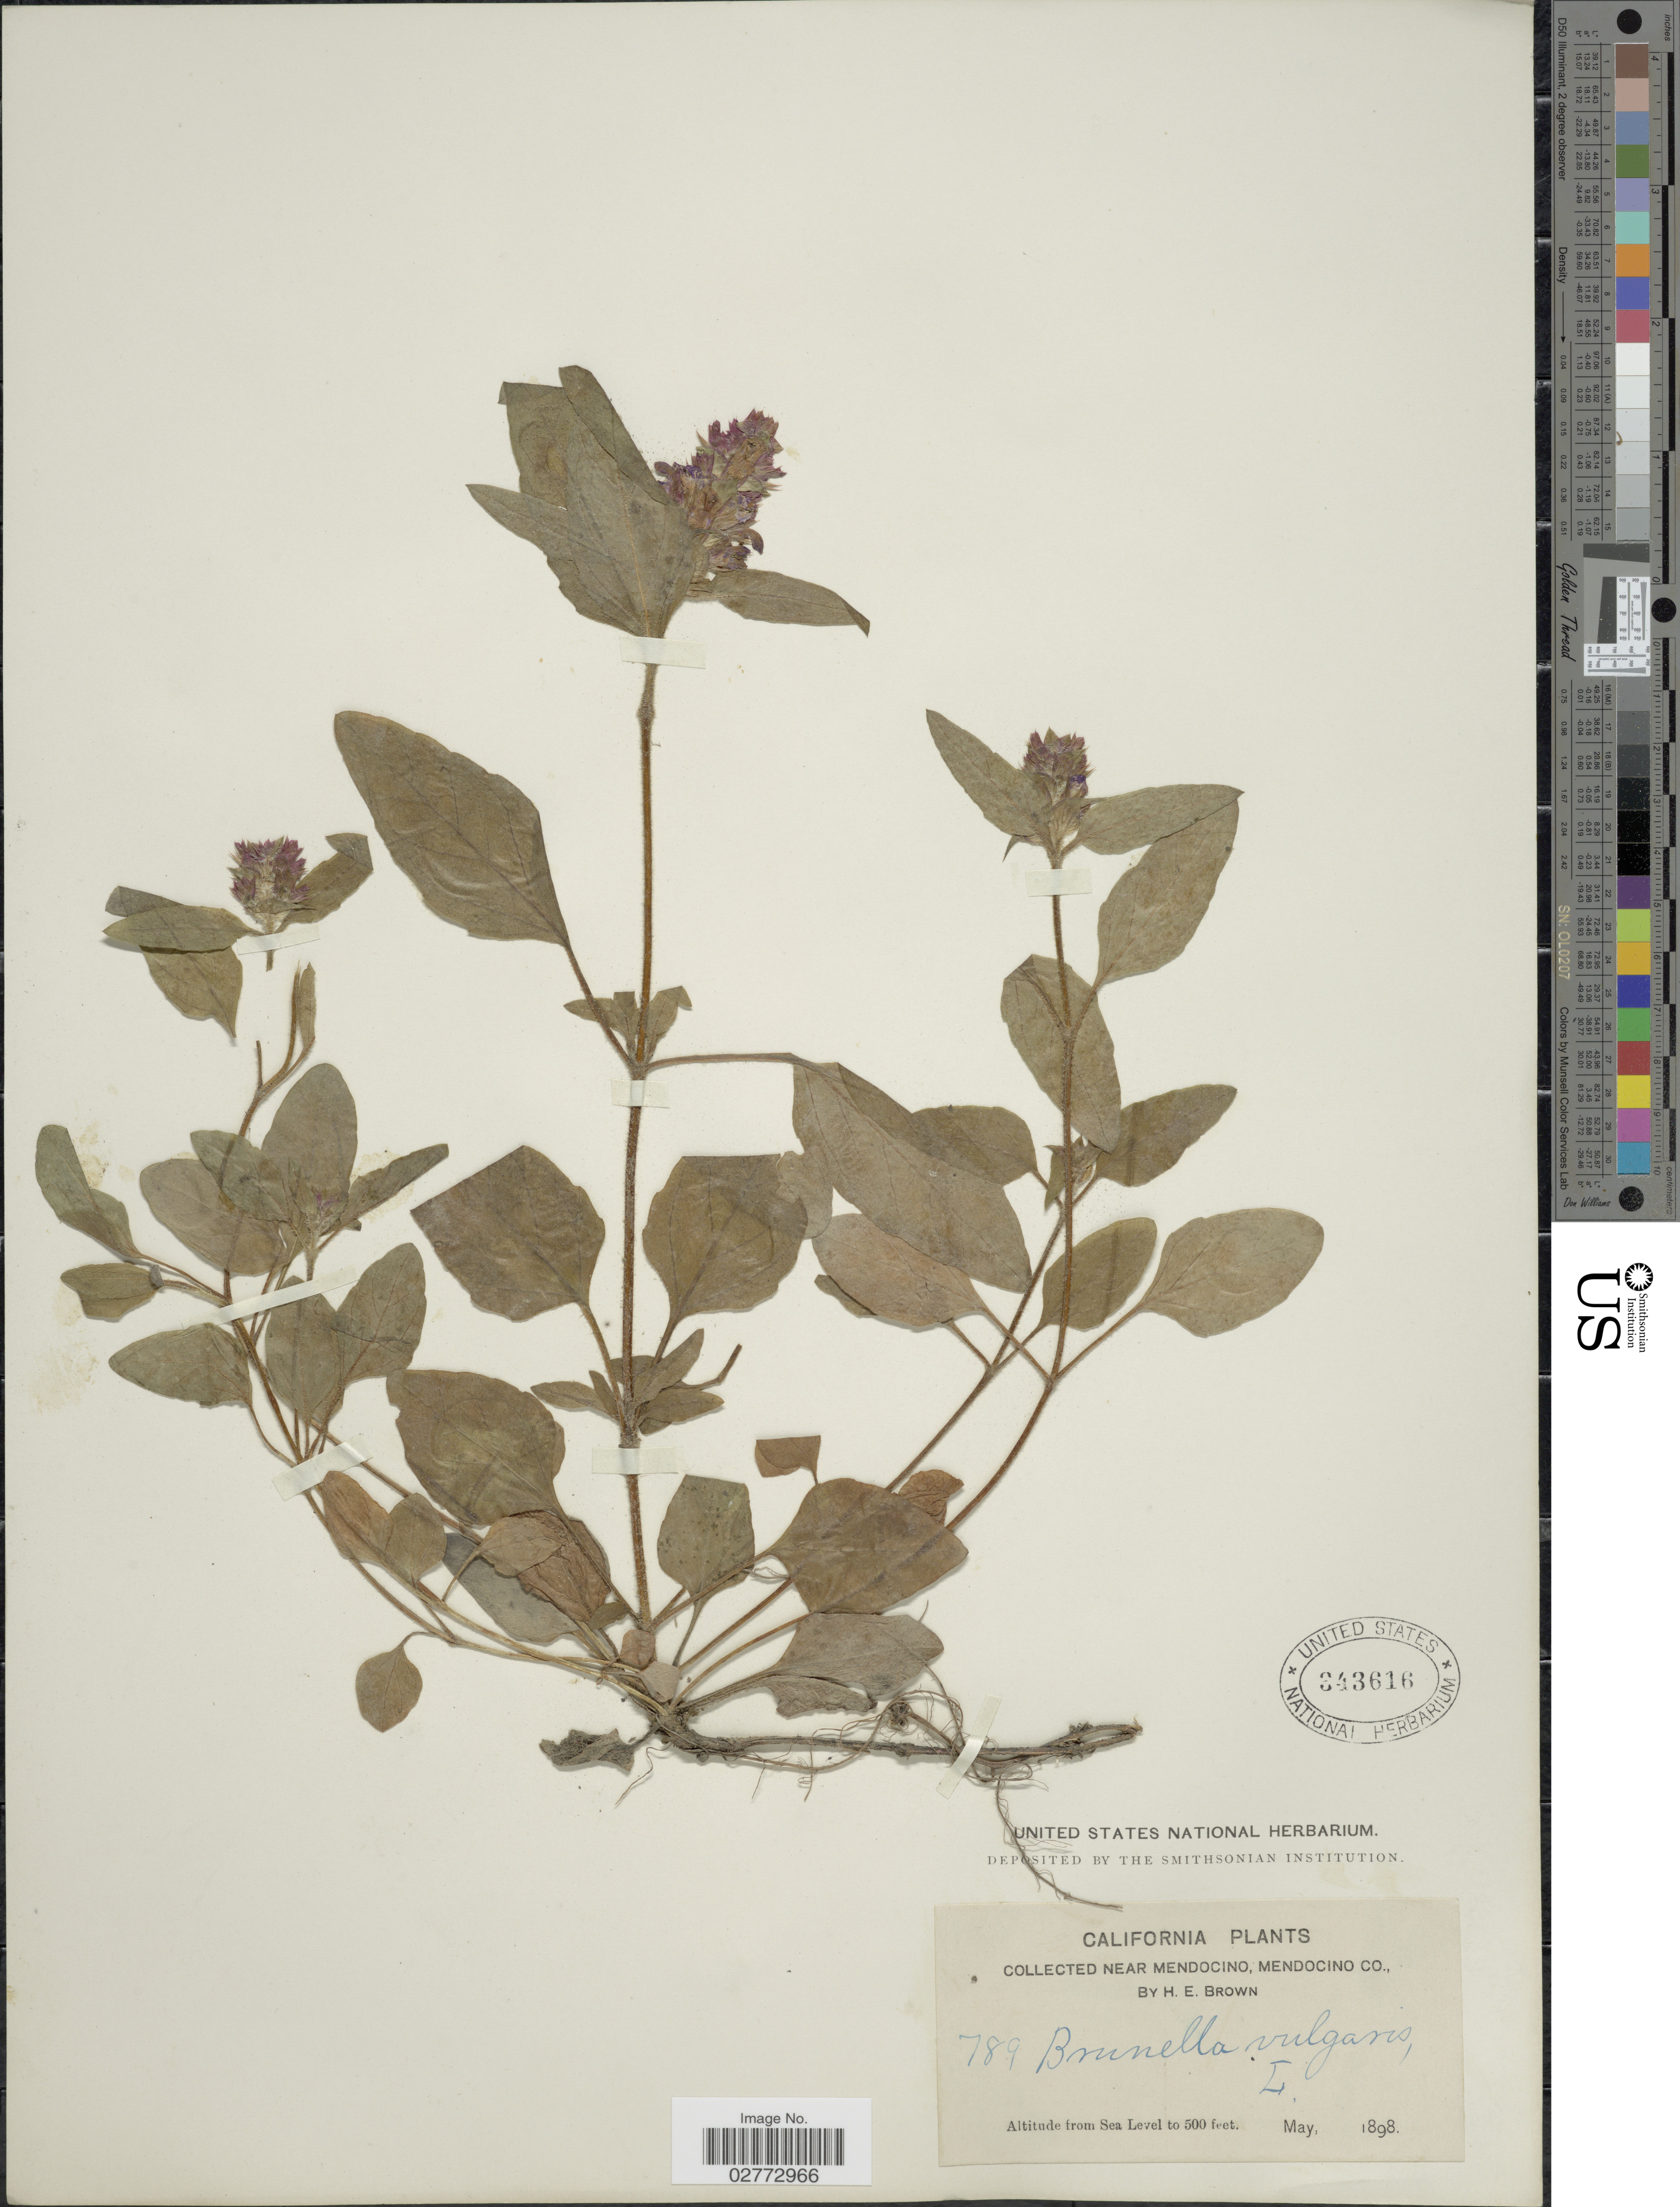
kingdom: Plantae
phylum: Tracheophyta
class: Magnoliopsida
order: Lamiales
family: Lamiaceae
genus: Prunella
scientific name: Prunella vulgaris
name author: L.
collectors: H. E. Brown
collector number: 789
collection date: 1898-05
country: United States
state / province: California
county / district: Mendocino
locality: Near Mendocino, Mendocino Co.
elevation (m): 152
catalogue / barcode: US 343616